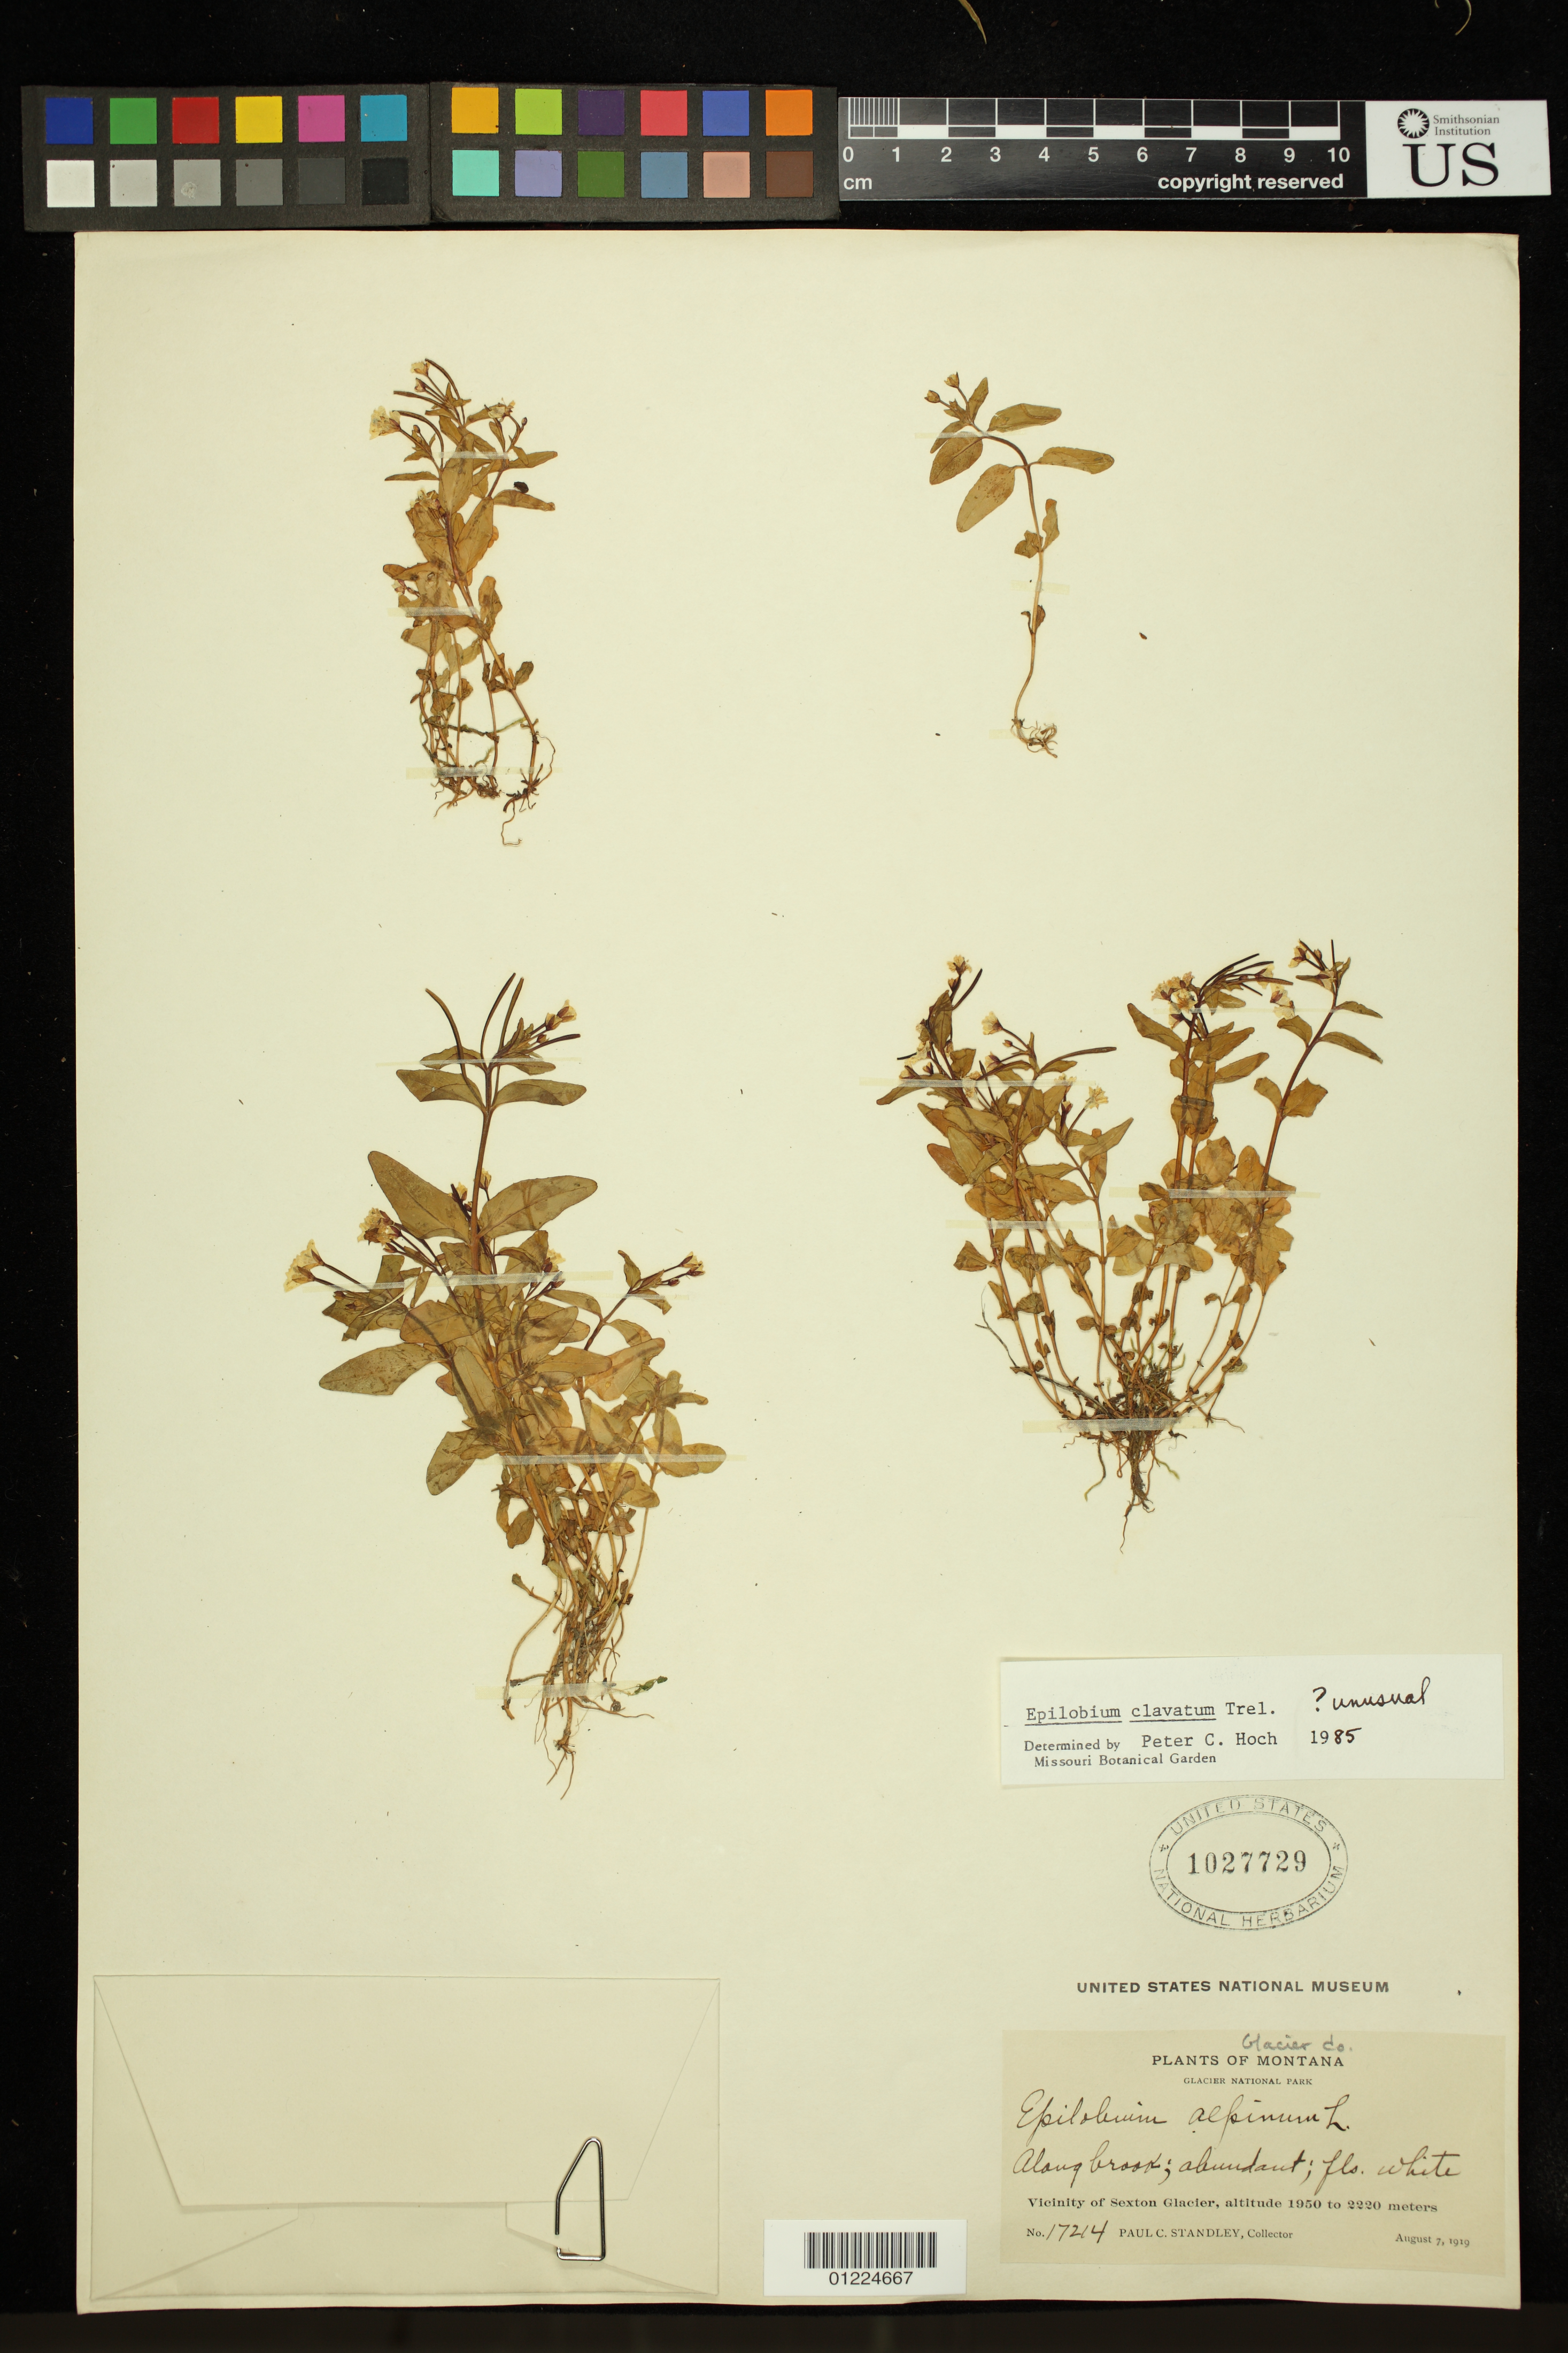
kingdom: Plantae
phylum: Tracheophyta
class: Magnoliopsida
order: Myrtales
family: Onagraceae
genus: Epilobium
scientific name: Epilobium clavatum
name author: Hausskn.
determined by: Hoch, P. C.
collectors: P. C. Standley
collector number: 17214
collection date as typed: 07 Aug 1919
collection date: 1919-08-07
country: United States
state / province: Montana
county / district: Glacier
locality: Vicinity of Sexton Glacier.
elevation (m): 1950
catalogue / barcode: US 1027729